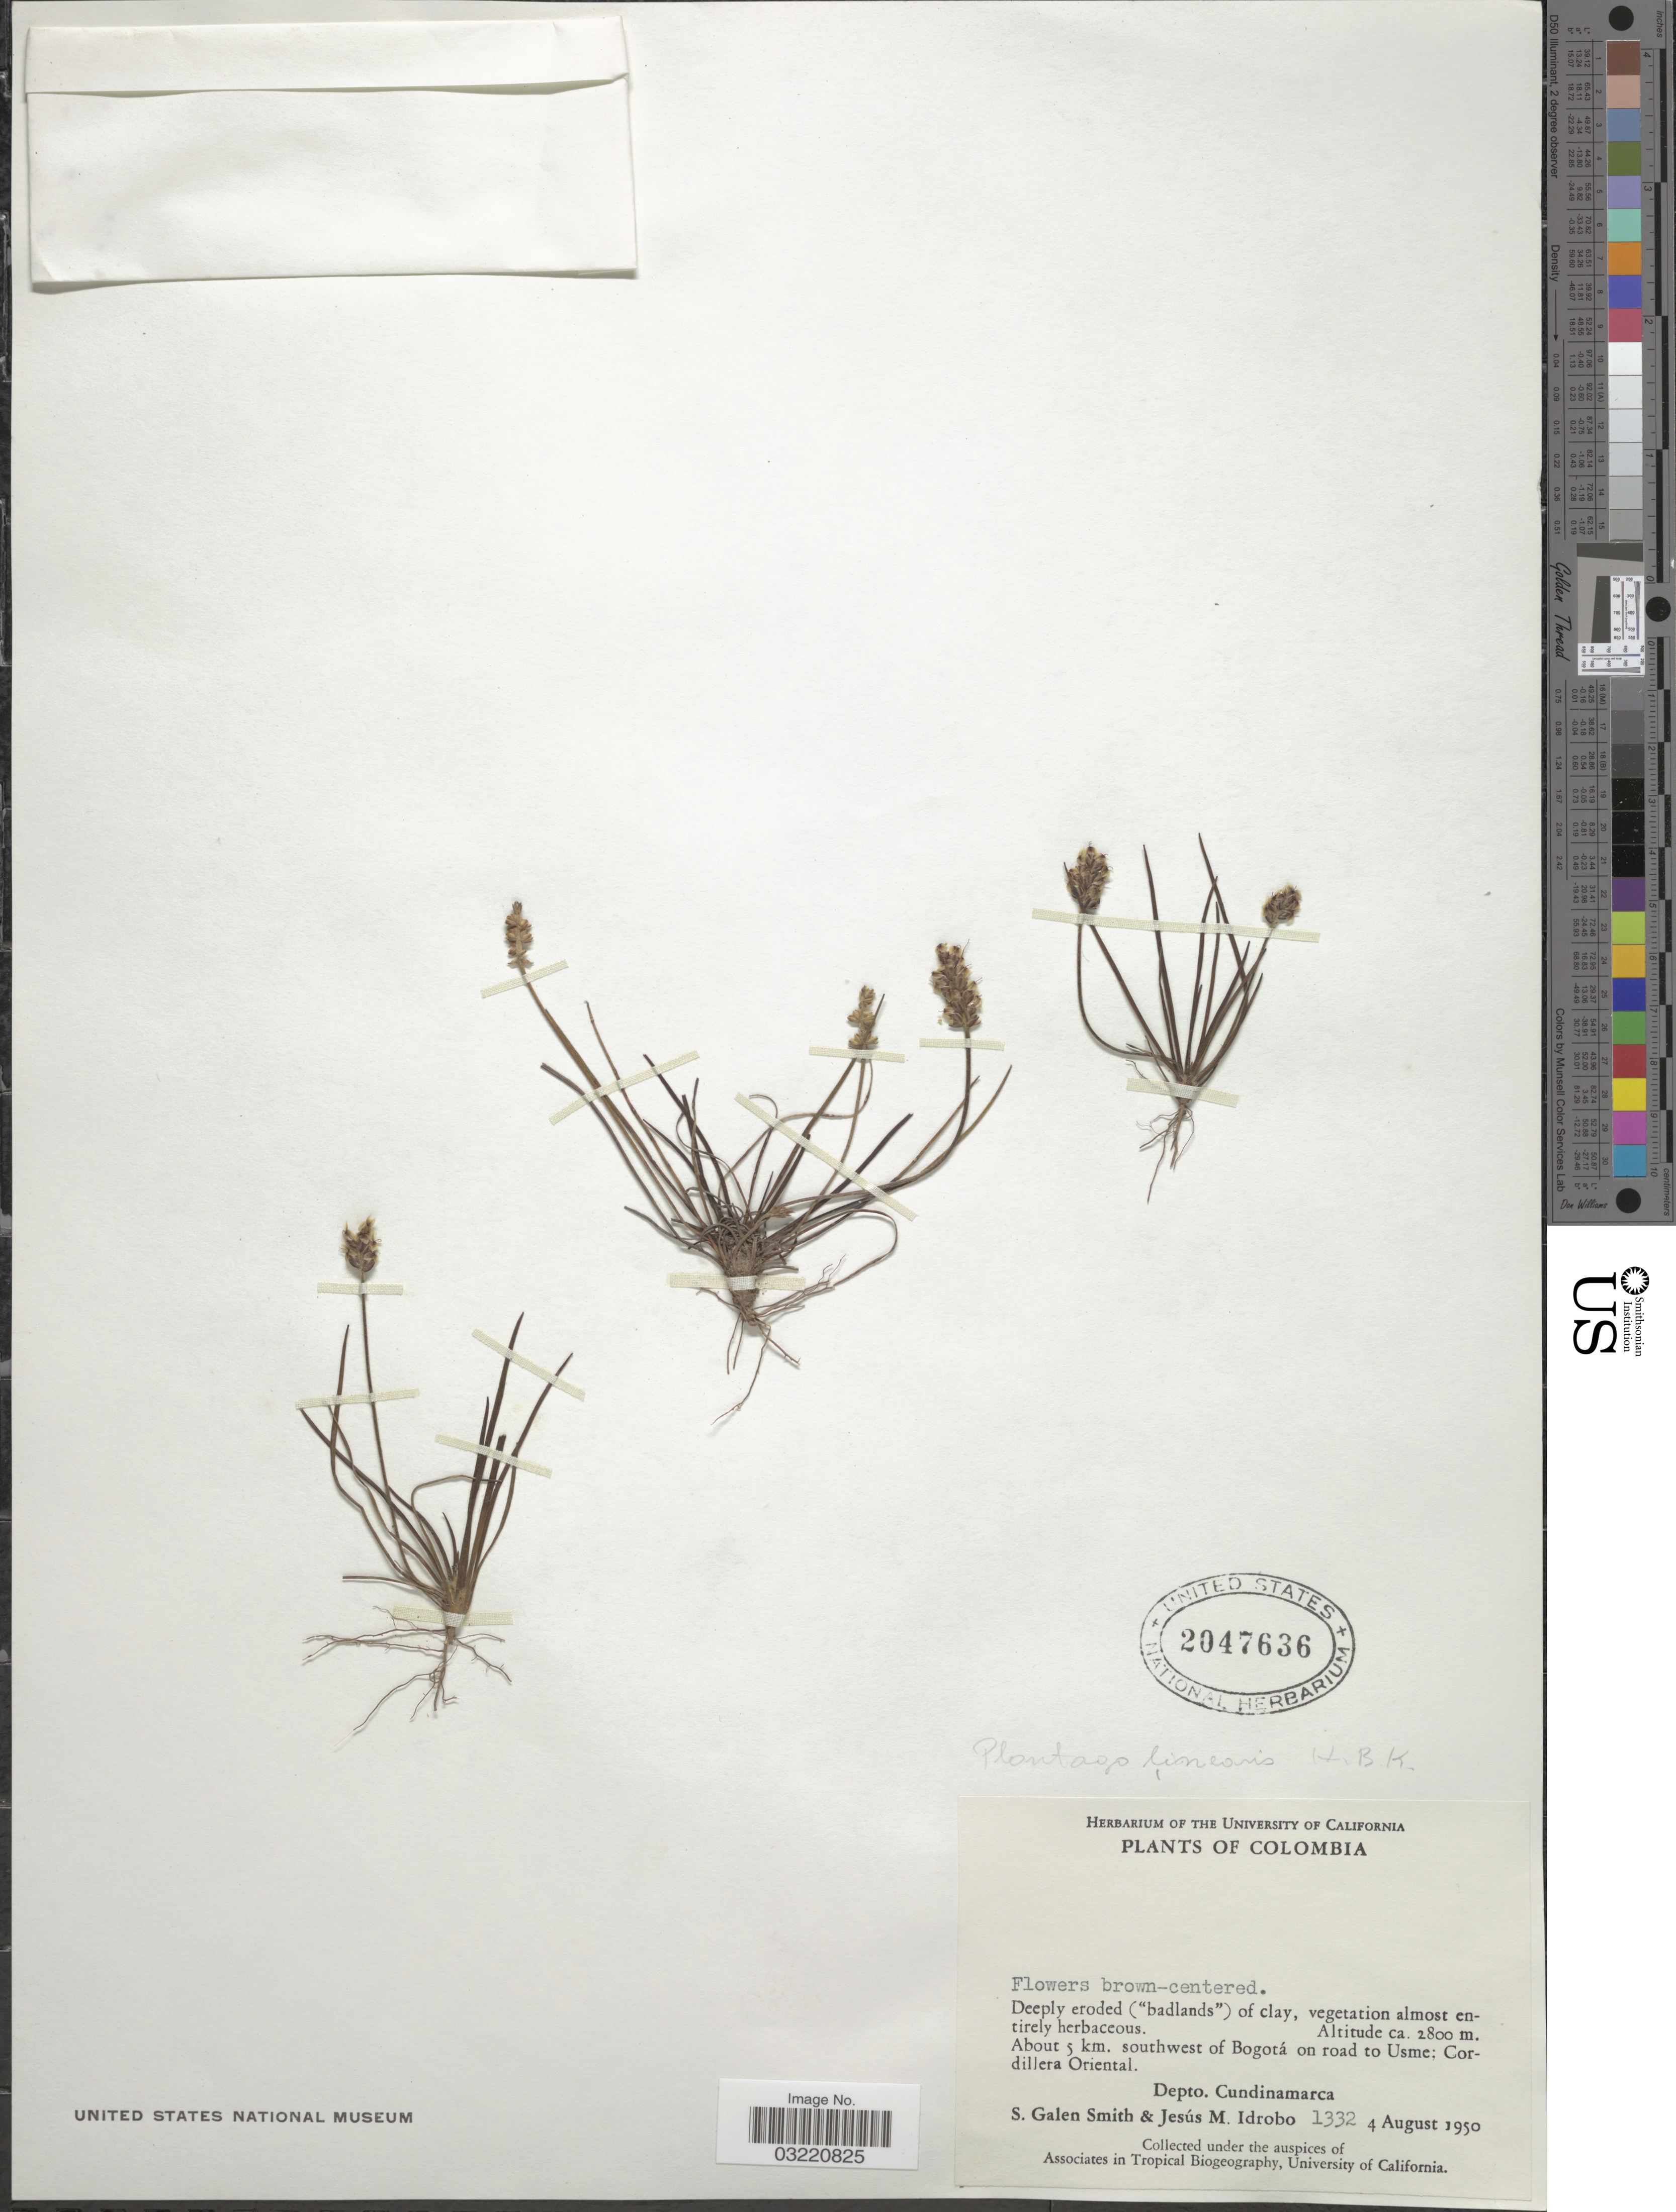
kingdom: Plantae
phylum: Tracheophyta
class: Magnoliopsida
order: Lamiales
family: Plantaginaceae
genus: Plantago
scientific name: Plantago linearis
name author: Kunth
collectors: S. G. Smith & J. M. Idrobo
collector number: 1332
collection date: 1950-08-04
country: Colombia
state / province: Cundinamarca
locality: About 5 km. southwest of Bogotá on road to Usme; Cordillera Oriental. Depto. Cundinamarca.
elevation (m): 2800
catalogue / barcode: US 2047636